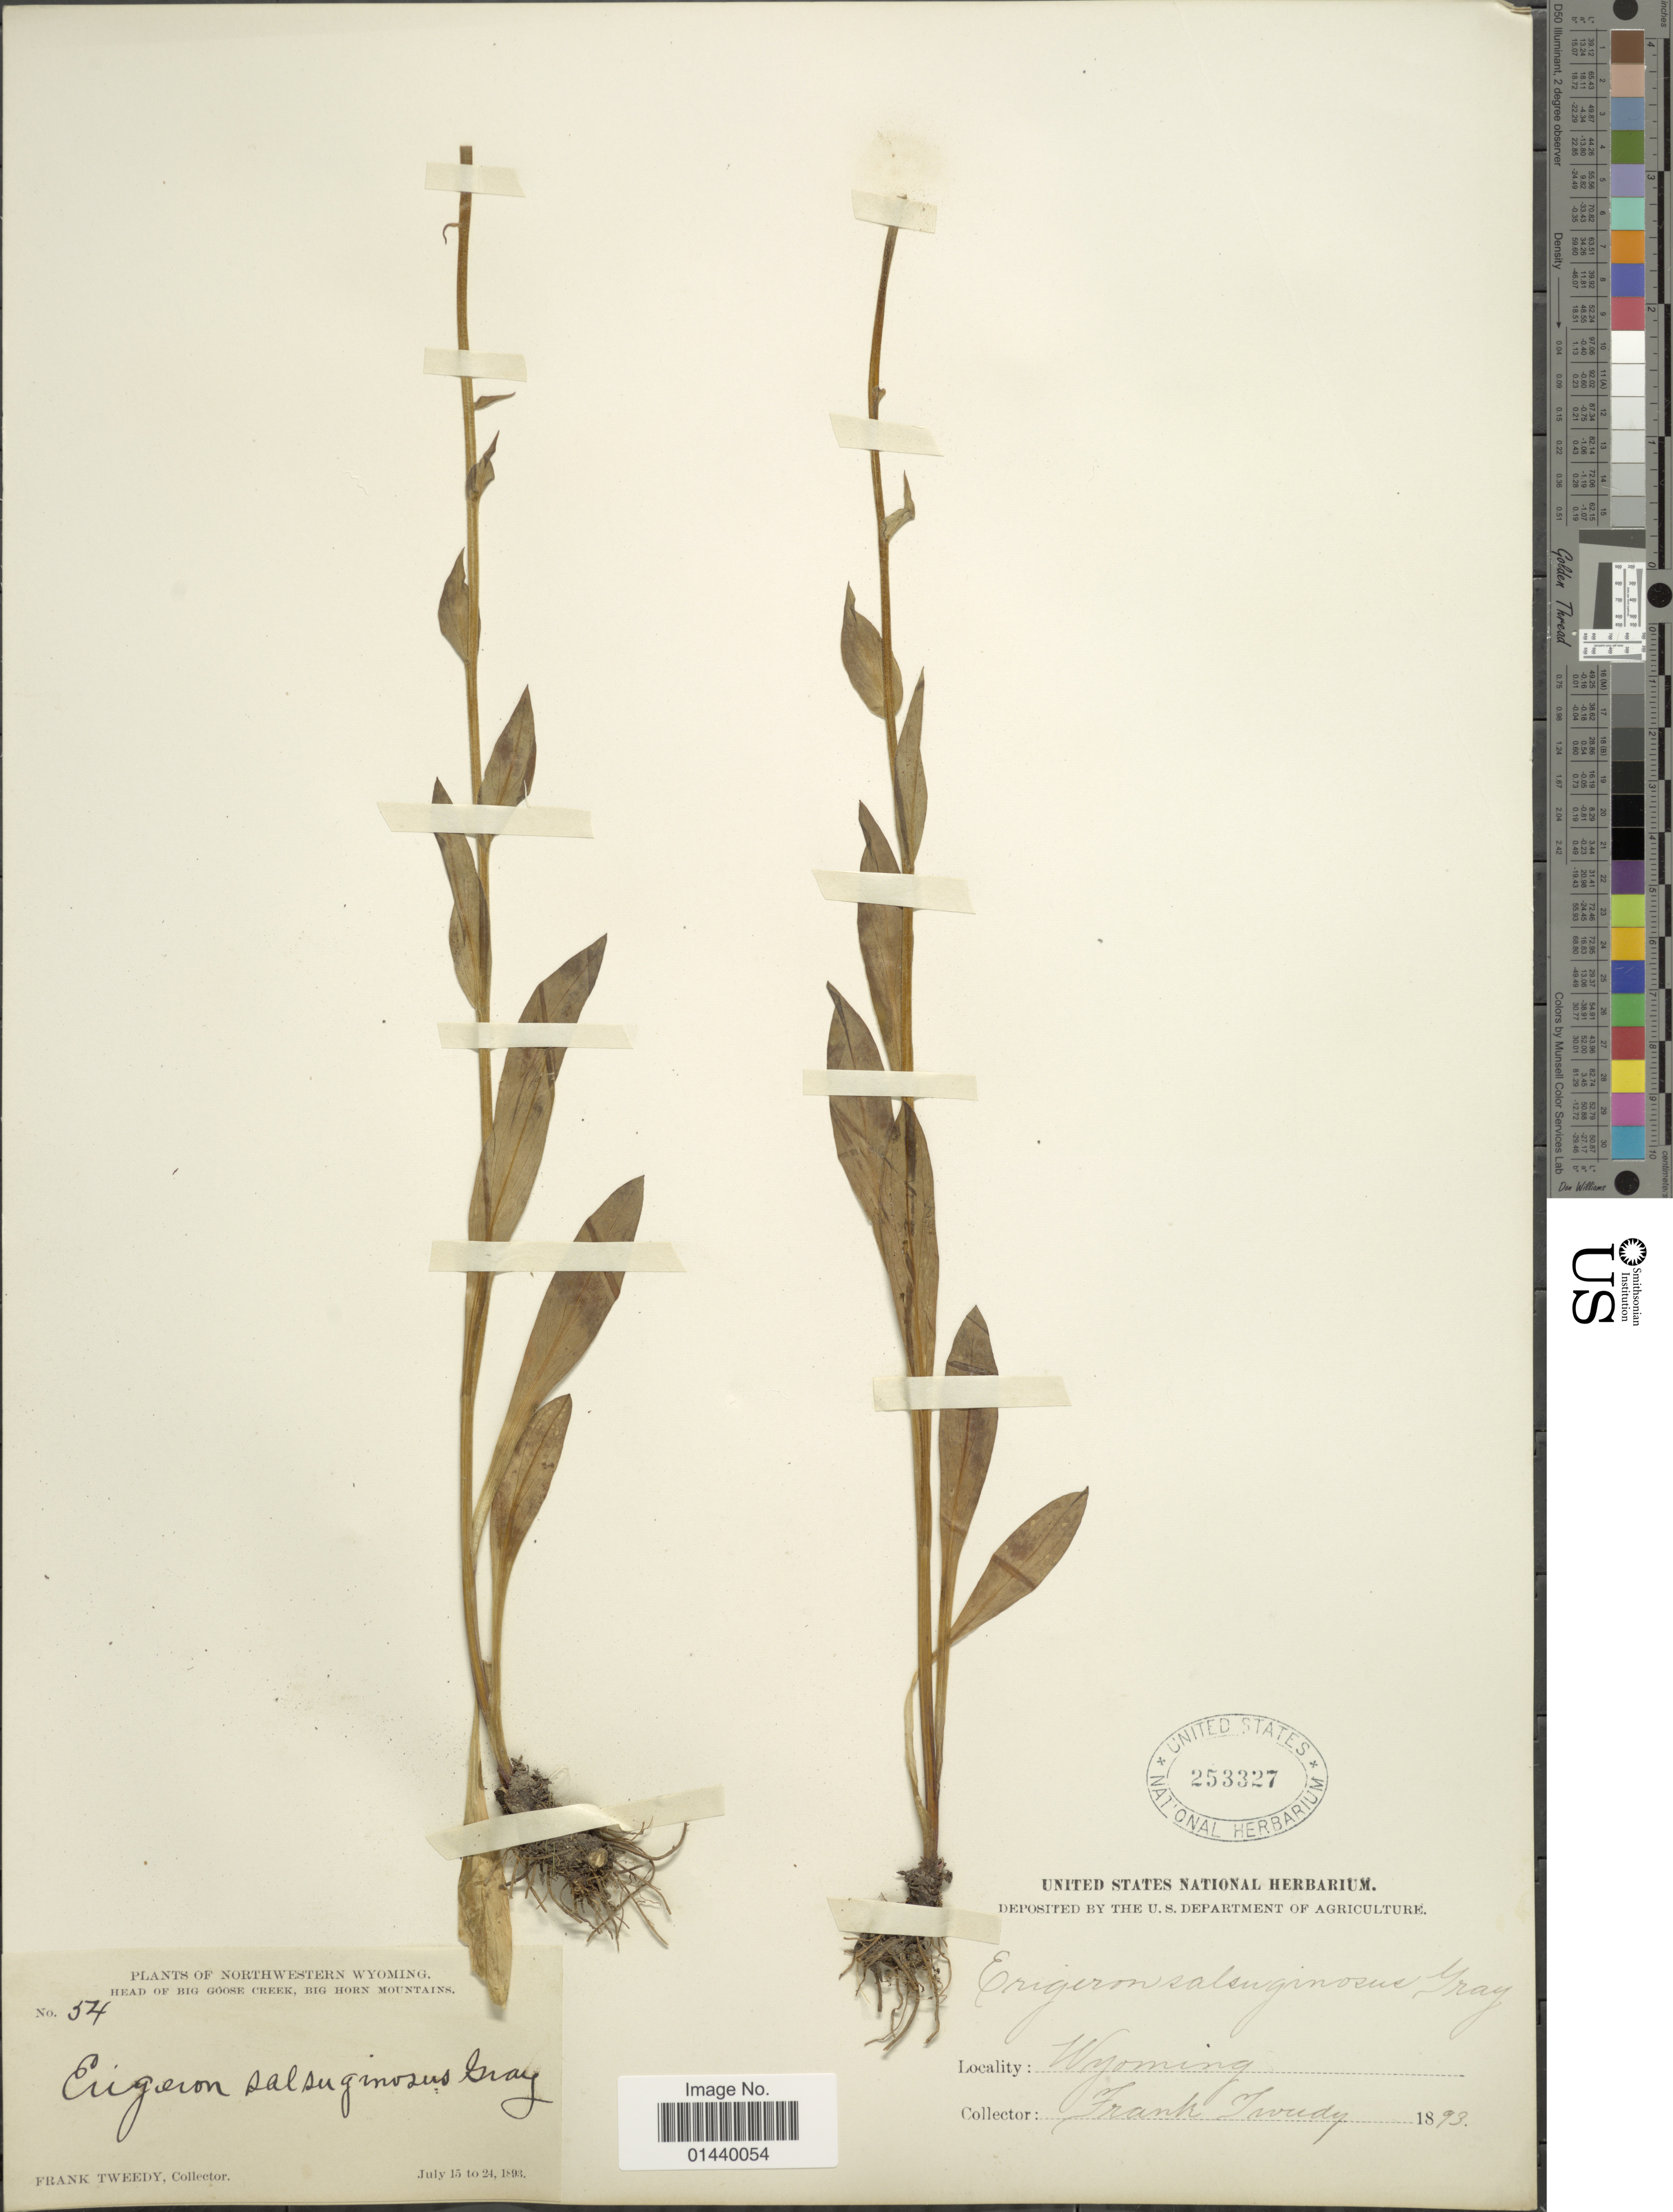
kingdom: Plantae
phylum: Tracheophyta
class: Magnoliopsida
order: Asterales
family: Asteraceae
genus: Erigeron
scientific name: Erigeron salsuginosus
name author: (Richardson ex R. Br.) A. Gray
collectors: F. Tweedy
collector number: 54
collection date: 1893-07-15/1893-07-24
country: United States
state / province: Wyoming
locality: Northwestern Wyoming. Head of Big Goose Creek, Big Horn Mountains.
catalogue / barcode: US 253327